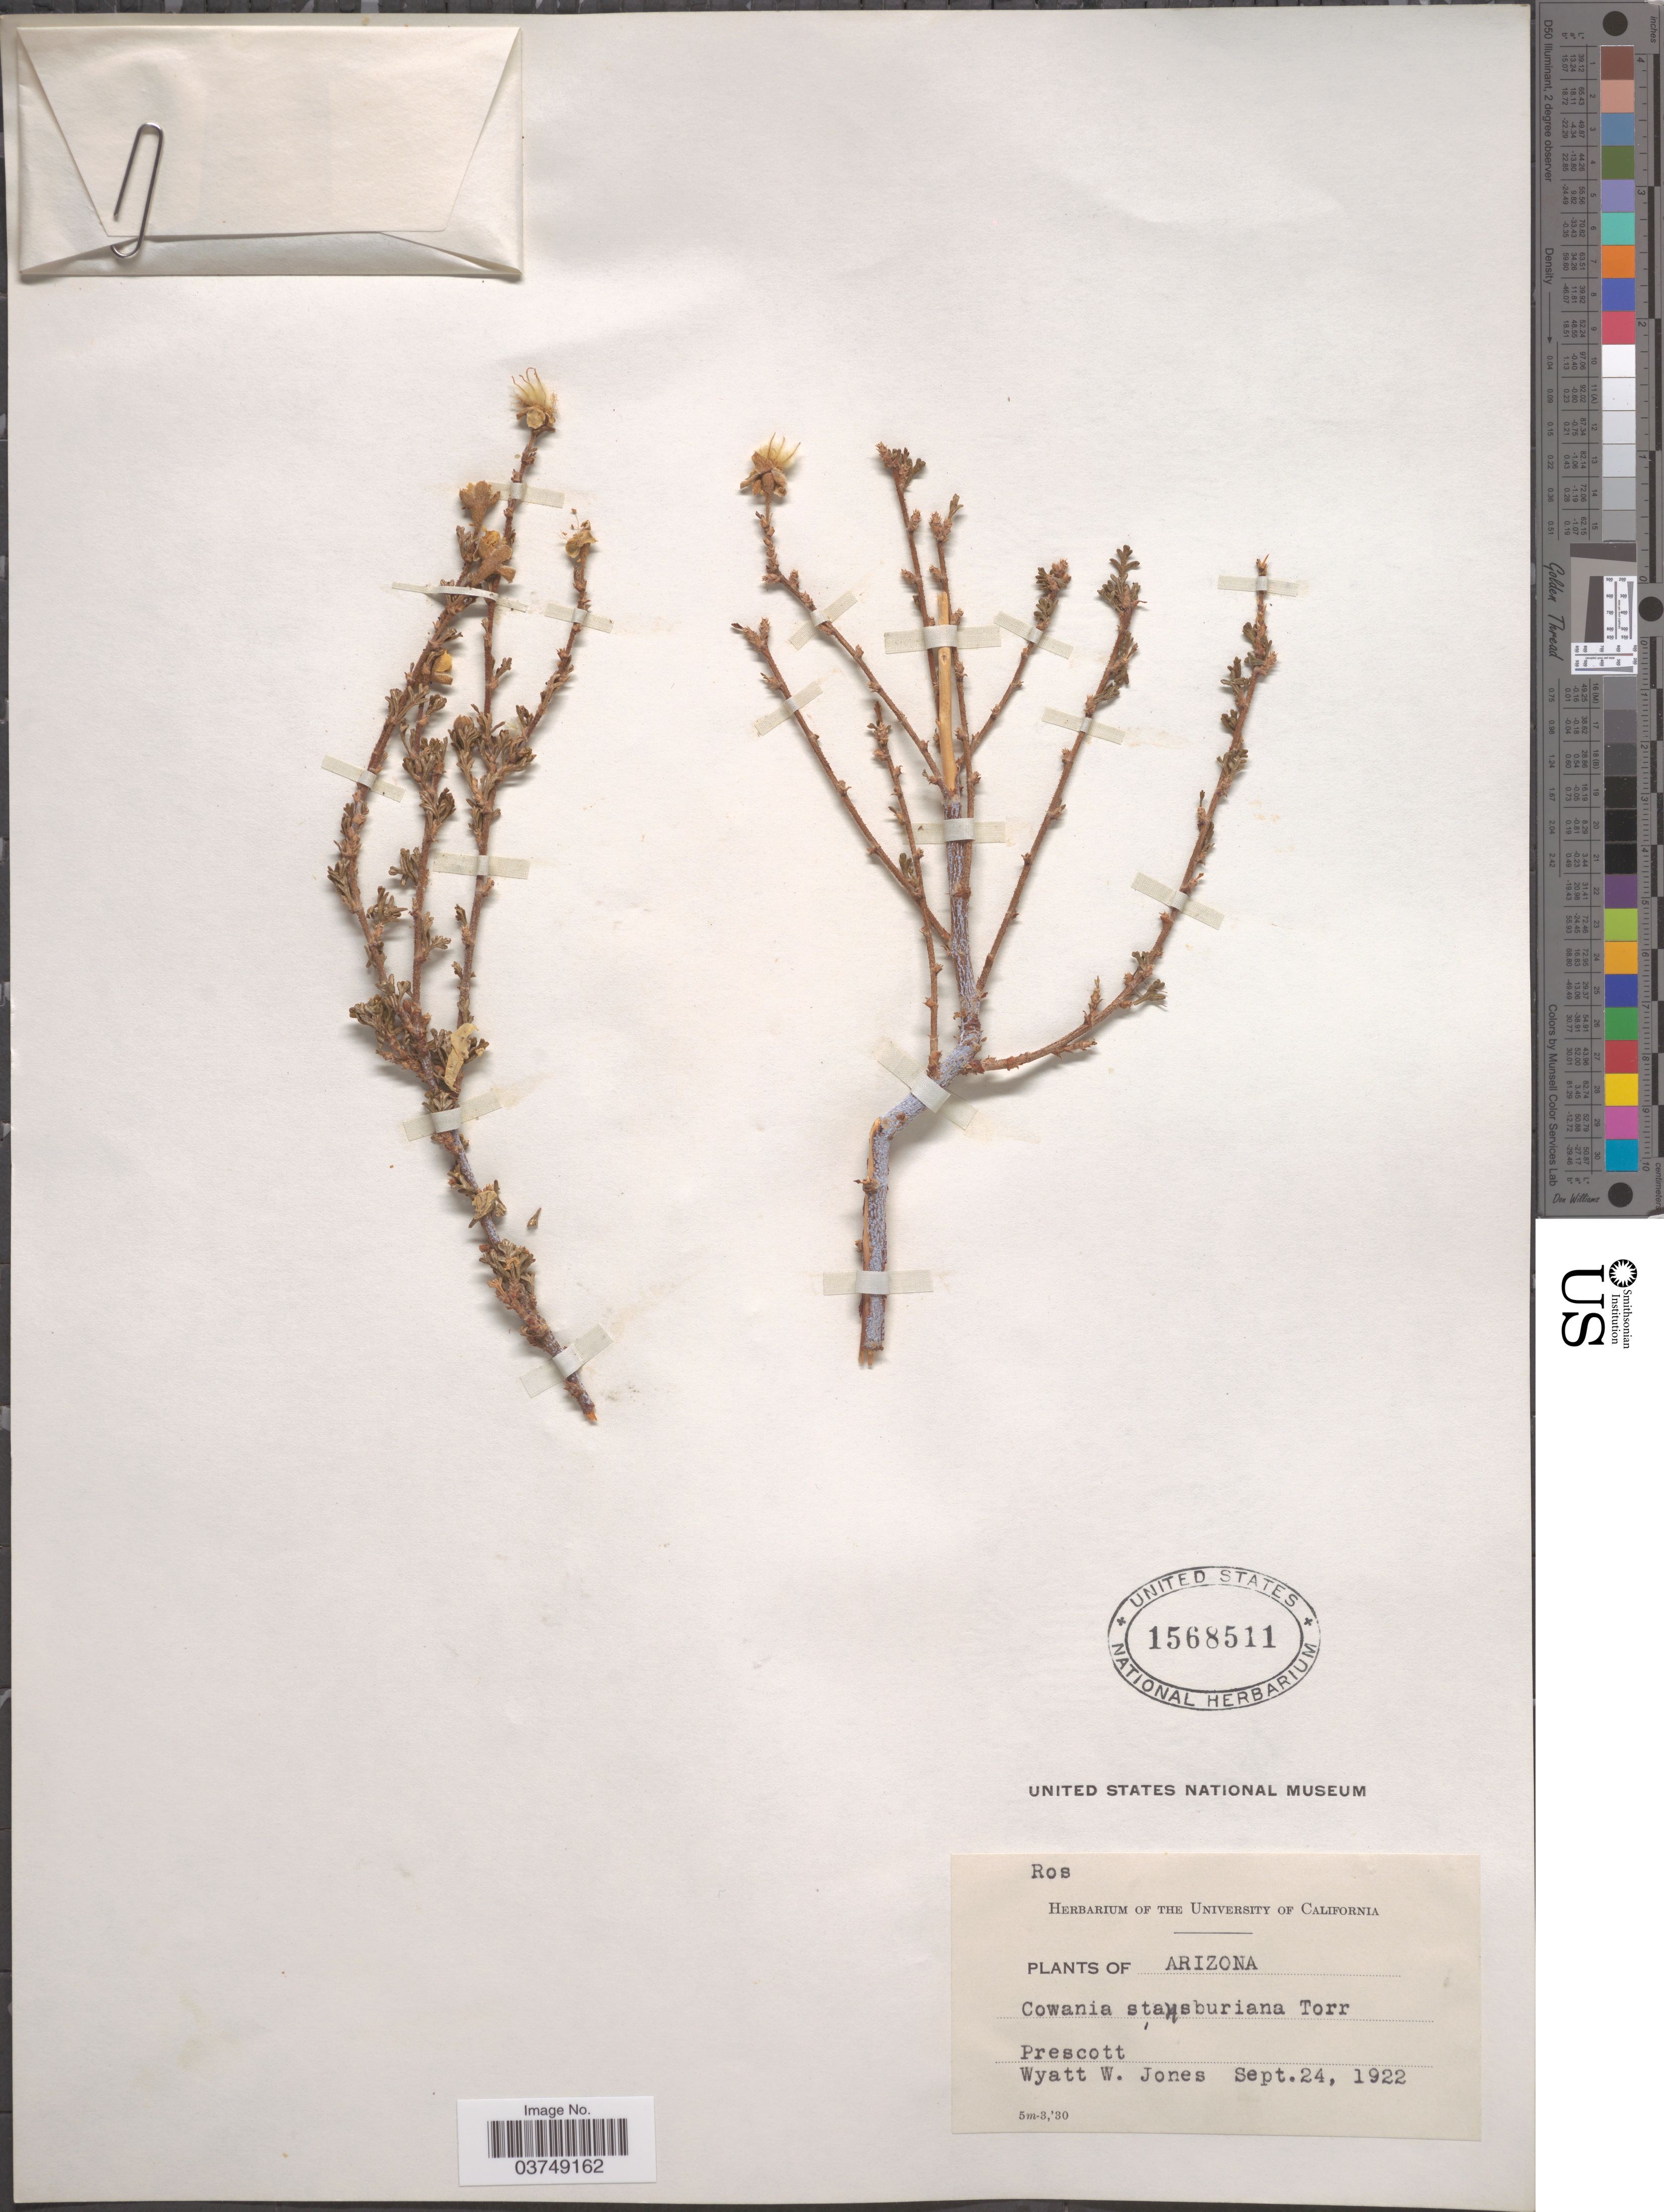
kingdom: Plantae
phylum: Tracheophyta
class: Magnoliopsida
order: Rosales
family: Rosaceae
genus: Purshia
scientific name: Purshia stansburyana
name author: (Torr.) Henrickson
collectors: W. W. Jones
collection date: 1922-09-24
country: United States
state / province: Arizona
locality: Prescott.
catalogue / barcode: US 1568511